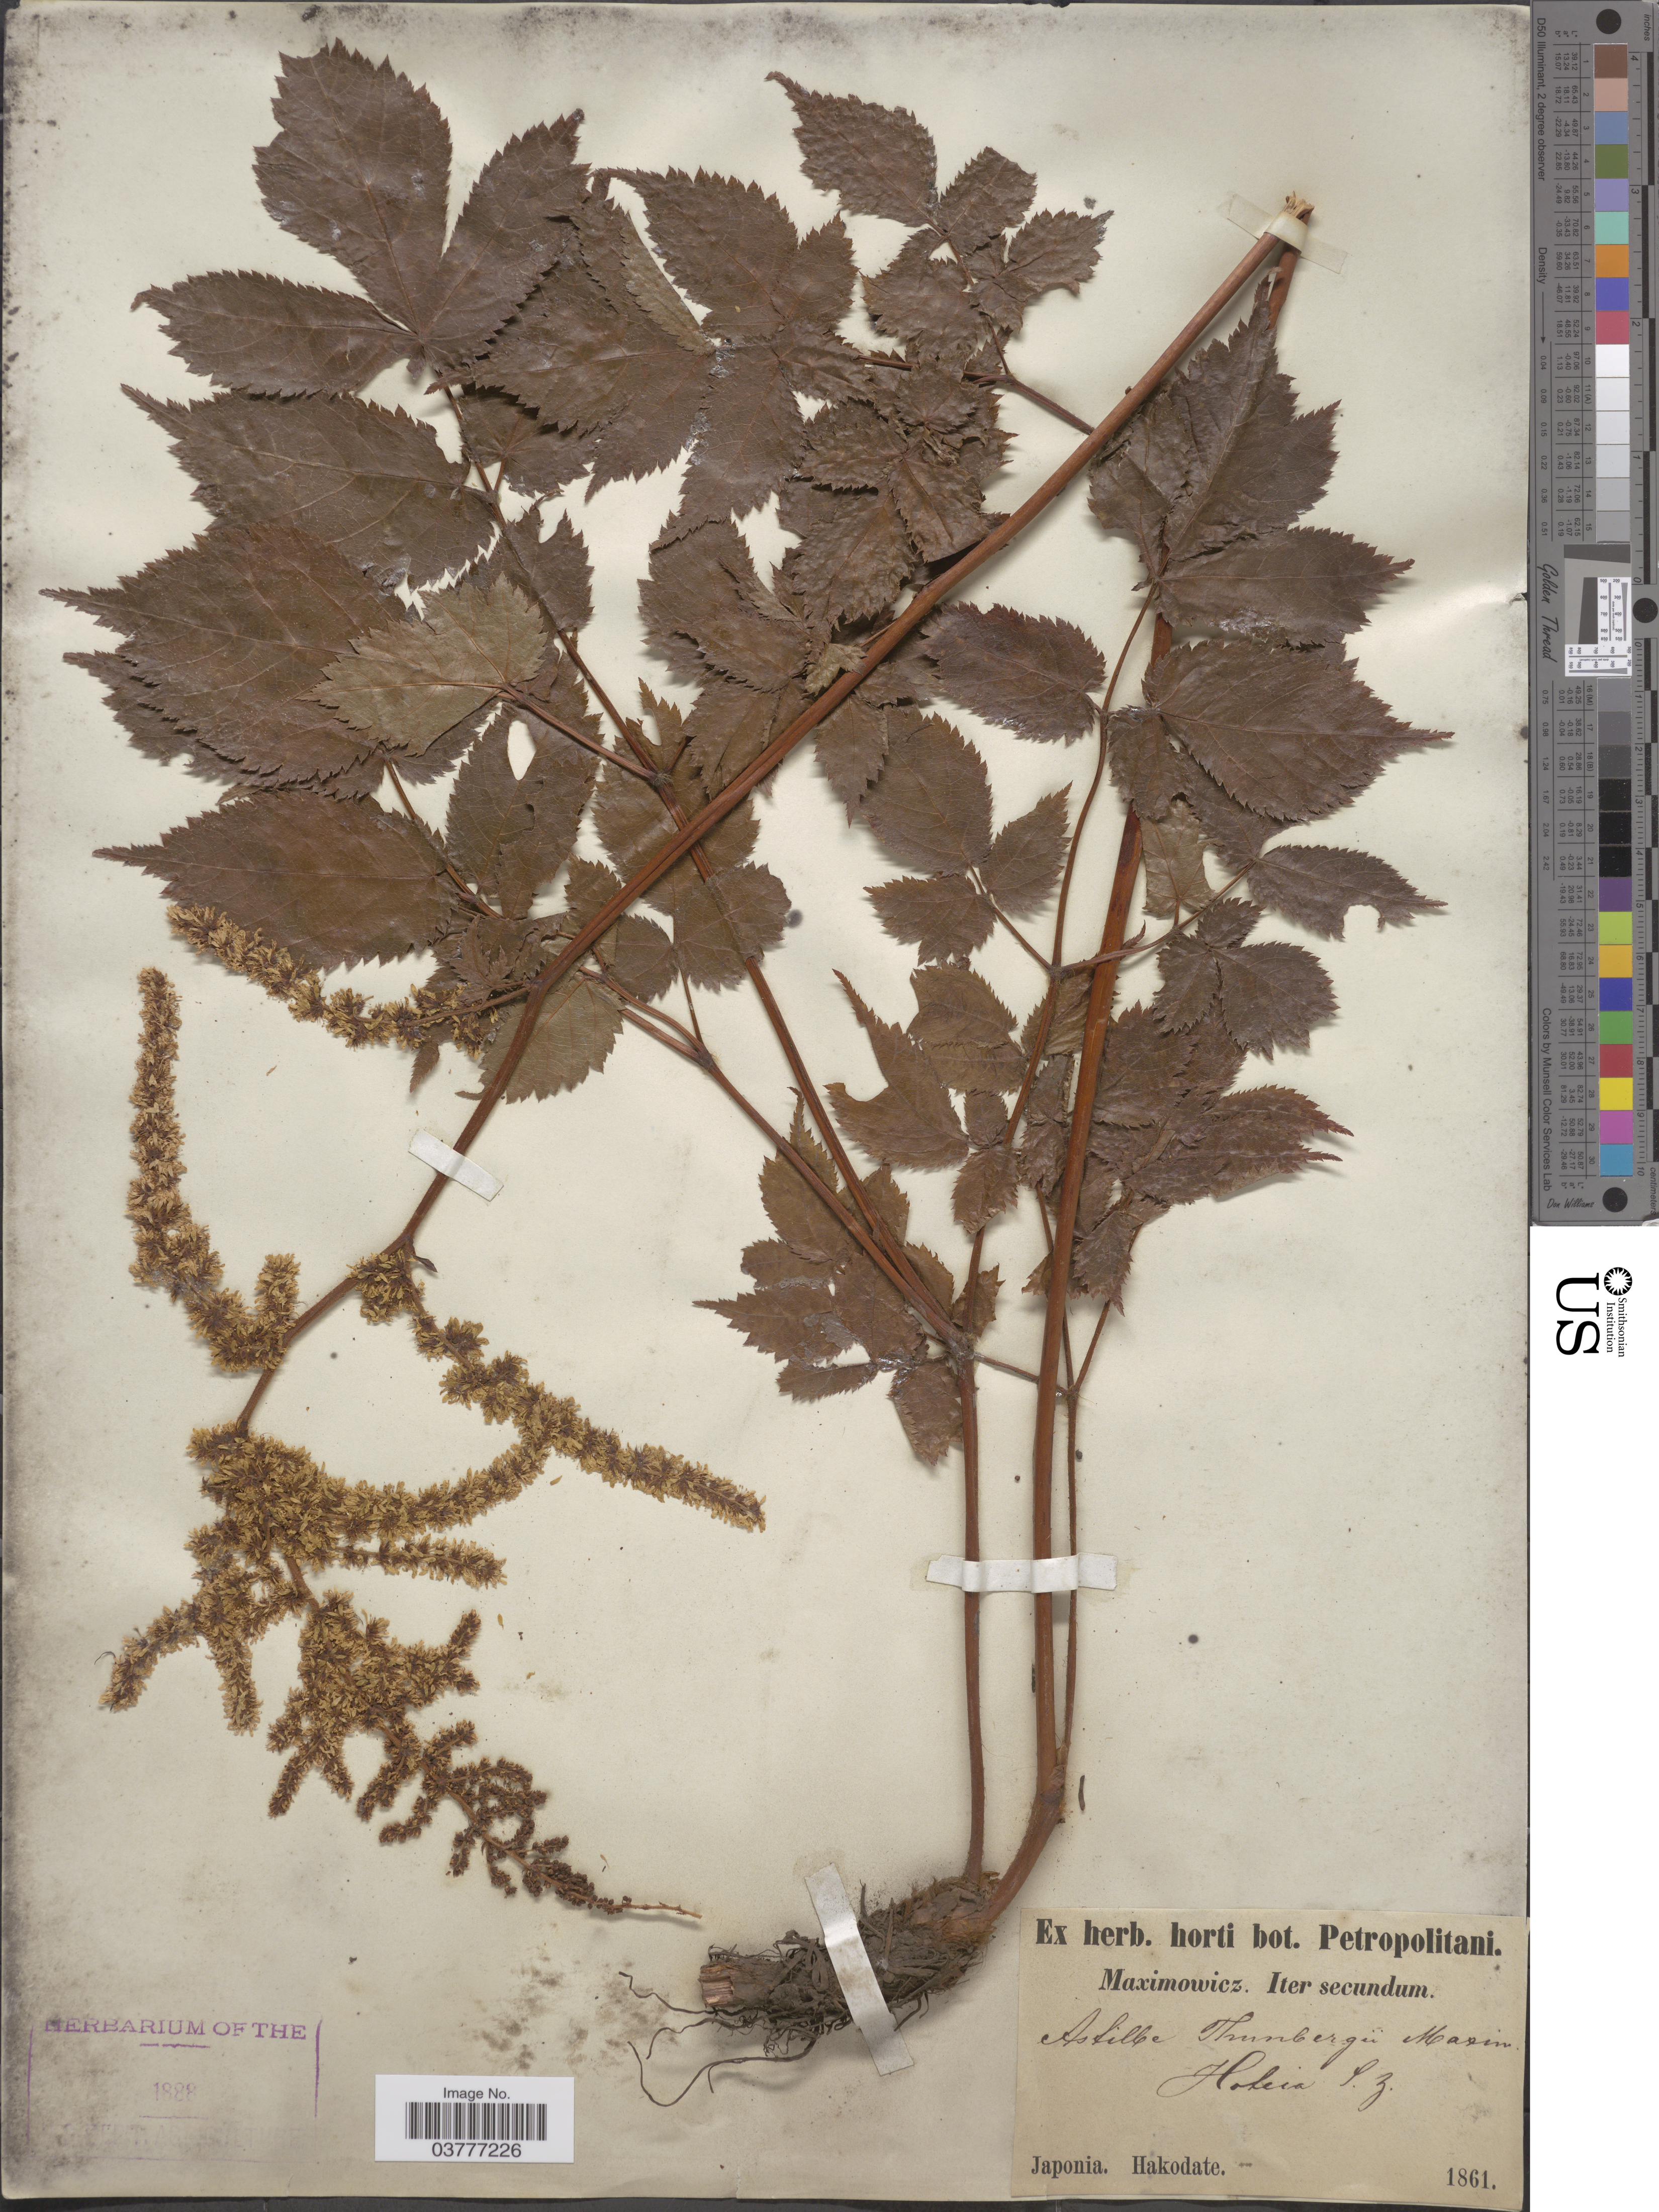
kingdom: Plantae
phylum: Tracheophyta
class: Magnoliopsida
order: Saxifragales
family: Saxifragaceae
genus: Astilbe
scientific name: Astilbe thunbergii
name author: (Siebold & Zucc.) Miq.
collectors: Maximowicz, --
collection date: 1861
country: Japan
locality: Japonia. Hakodate.